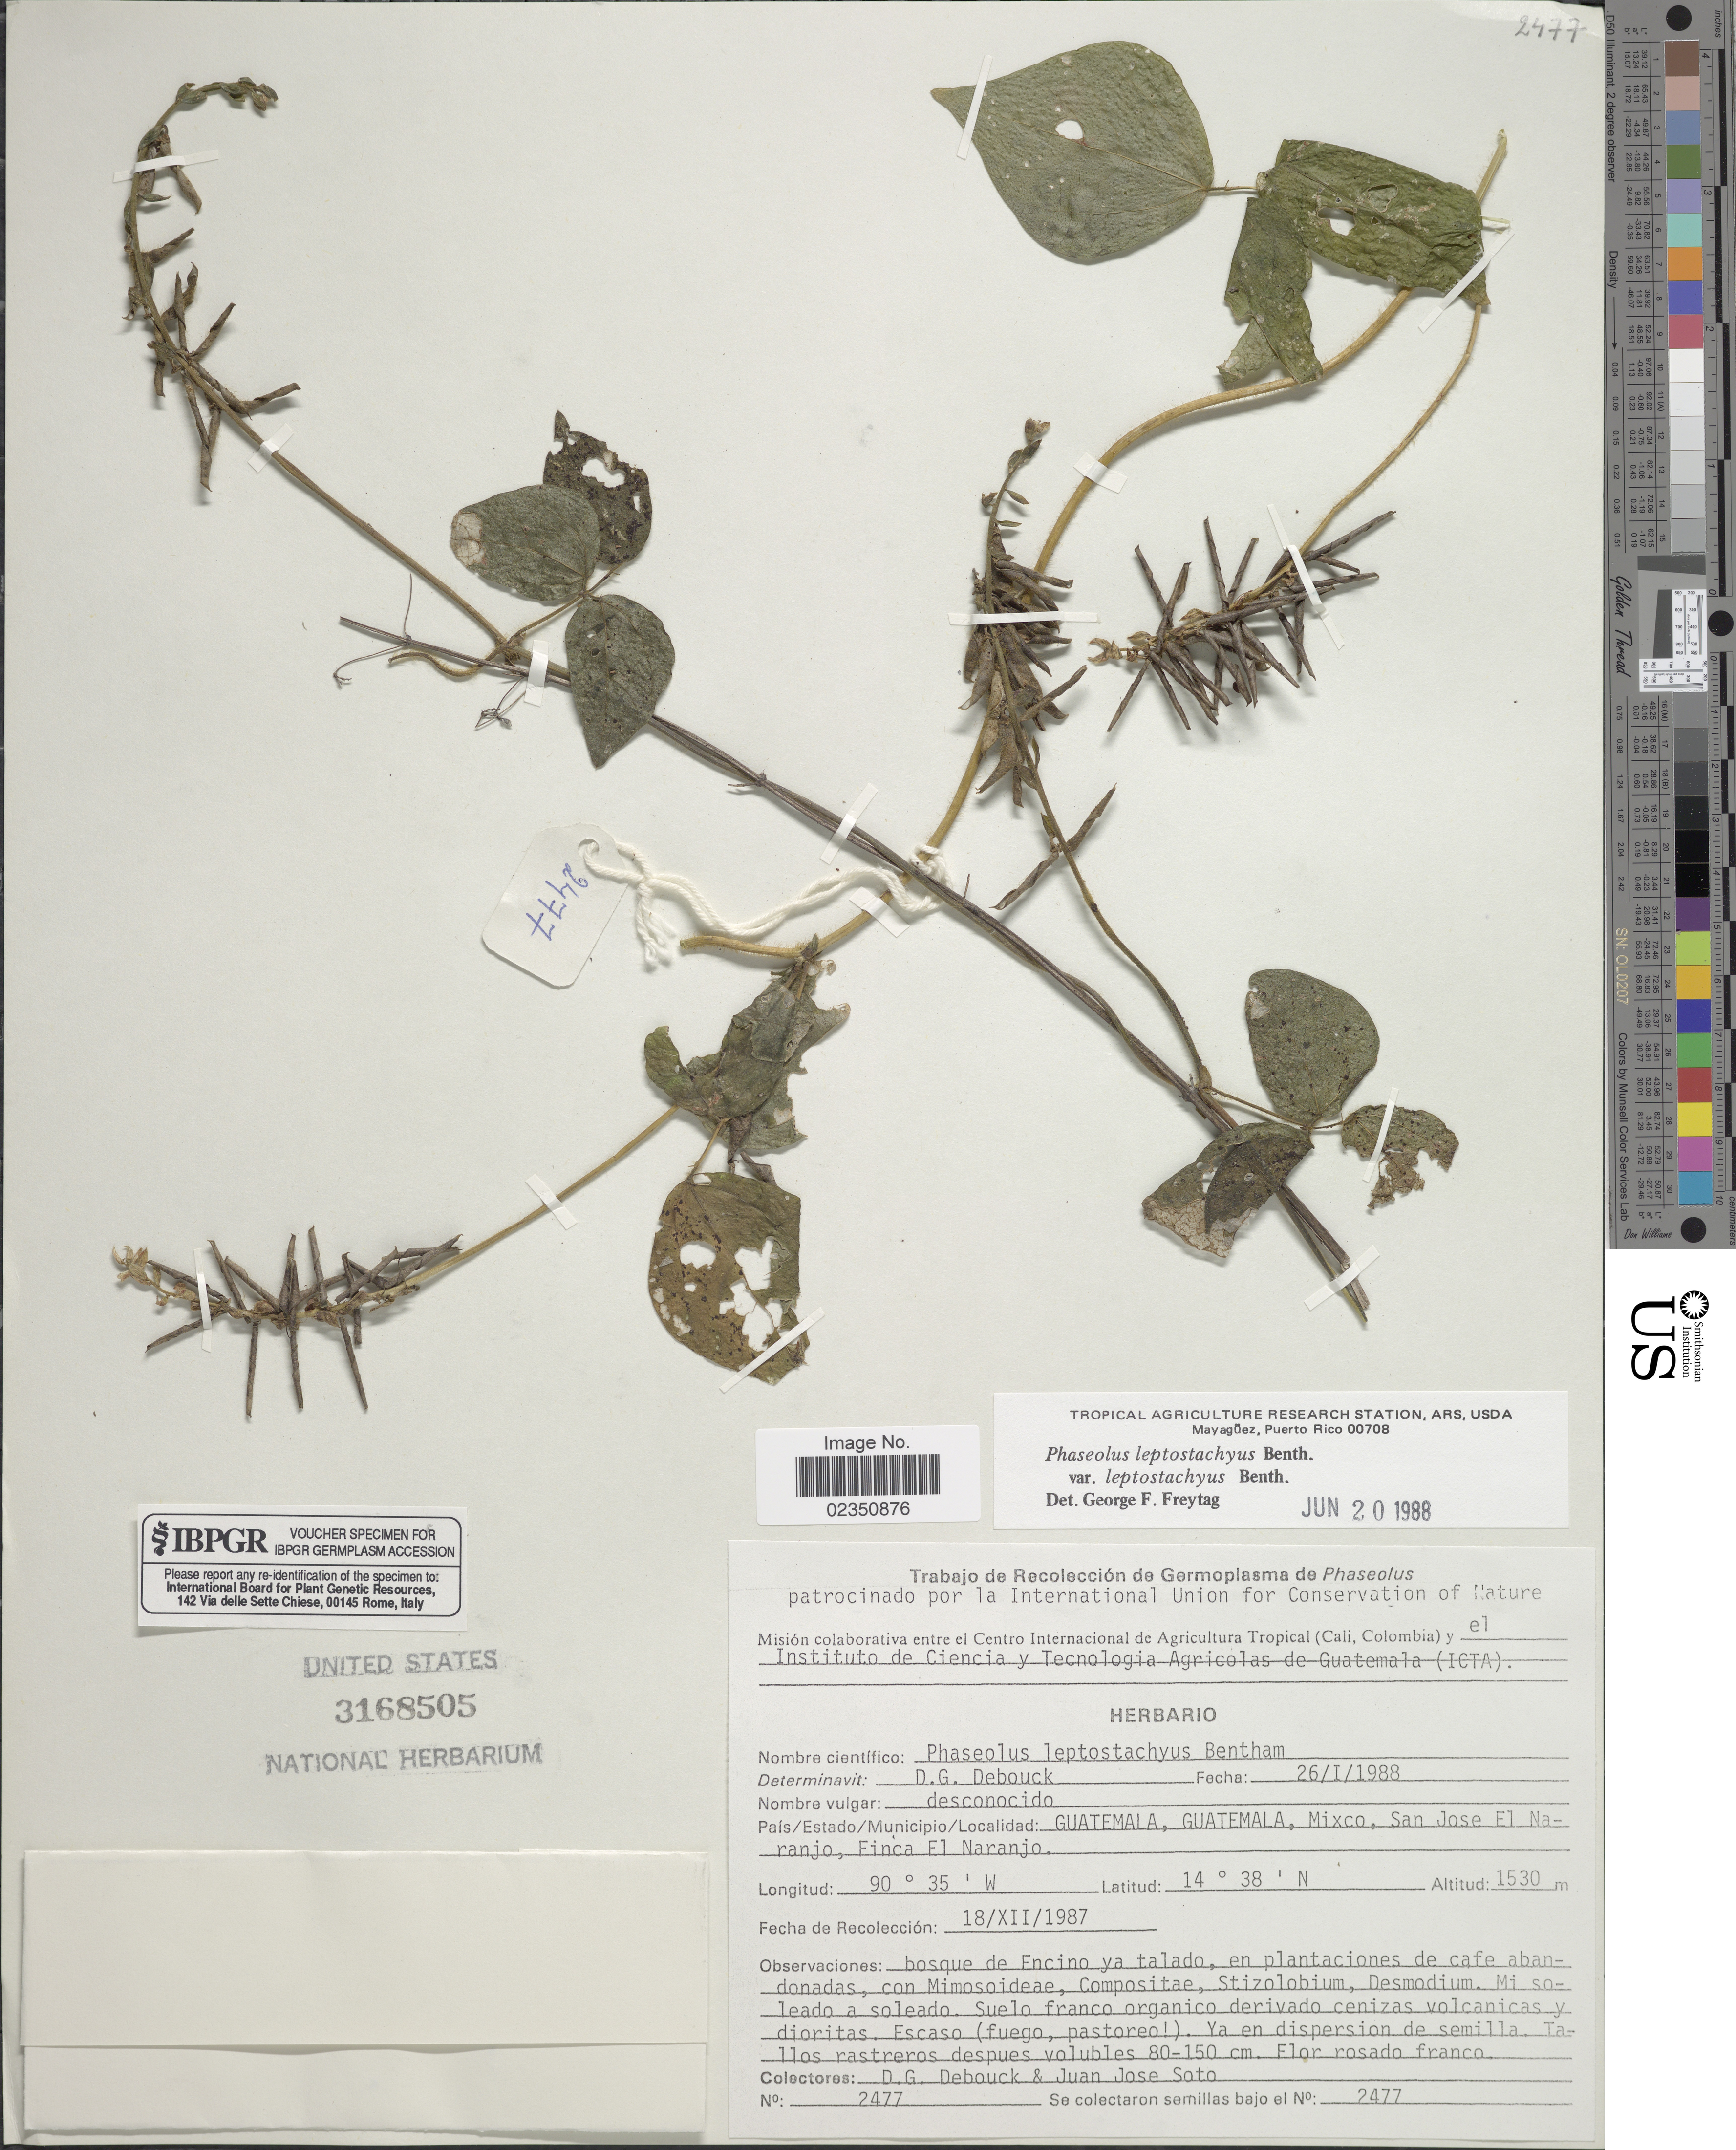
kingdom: Plantae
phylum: Tracheophyta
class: Magnoliopsida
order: Fabales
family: Fabaceae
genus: Phaseolus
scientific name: Phaseolus leptostachyus var. leptostachyus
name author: Benth.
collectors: D. Debouck & J. Soto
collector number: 2477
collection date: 1987-12-18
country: Guatemala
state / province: Guatemala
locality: Mixco, San Jose El Naranjo, Finca El Naranjo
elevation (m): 1530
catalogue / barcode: US 3168505